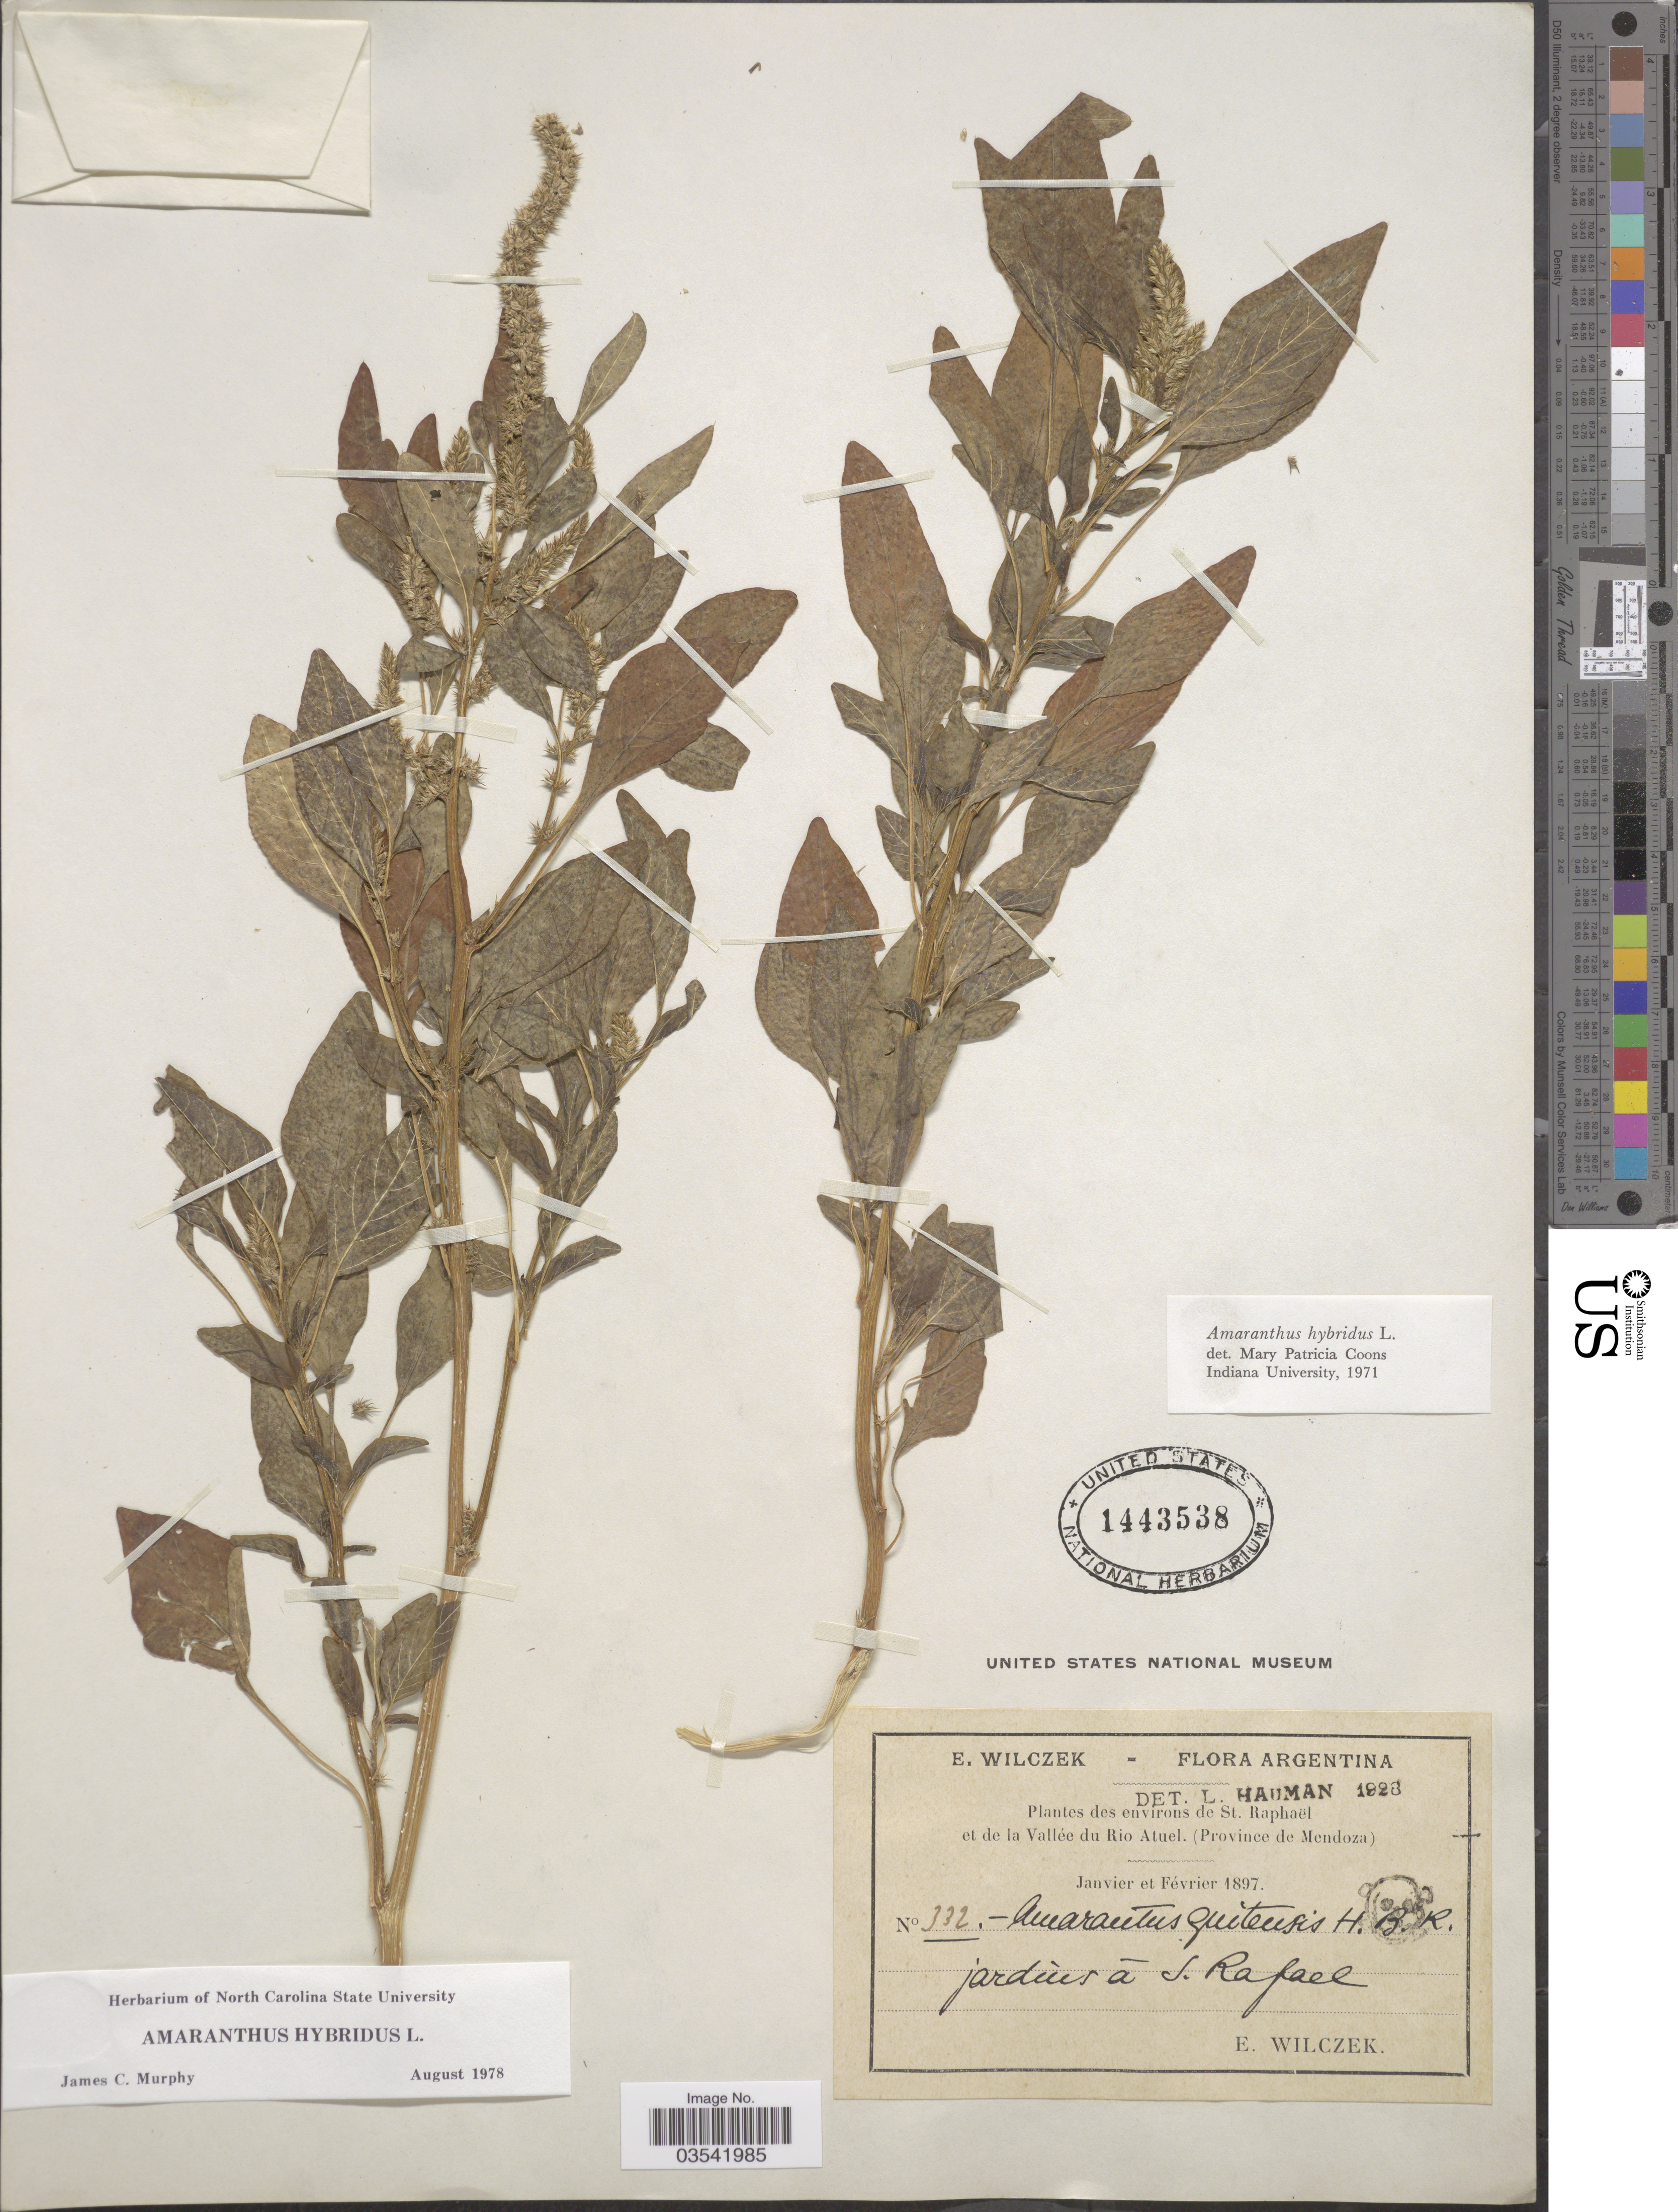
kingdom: Plantae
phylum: Tracheophyta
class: Magnoliopsida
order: Caryophyllales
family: Amaranthaceae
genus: Amaranthus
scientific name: Amaranthus hybridus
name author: L.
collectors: E. Wilczek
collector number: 332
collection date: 1897-01/1897-02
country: Argentina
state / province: Mendoza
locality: Environs de St. Raphaël et de la Vallée du Rio Atuel. Jardins á S. Rafael.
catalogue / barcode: US 1443538